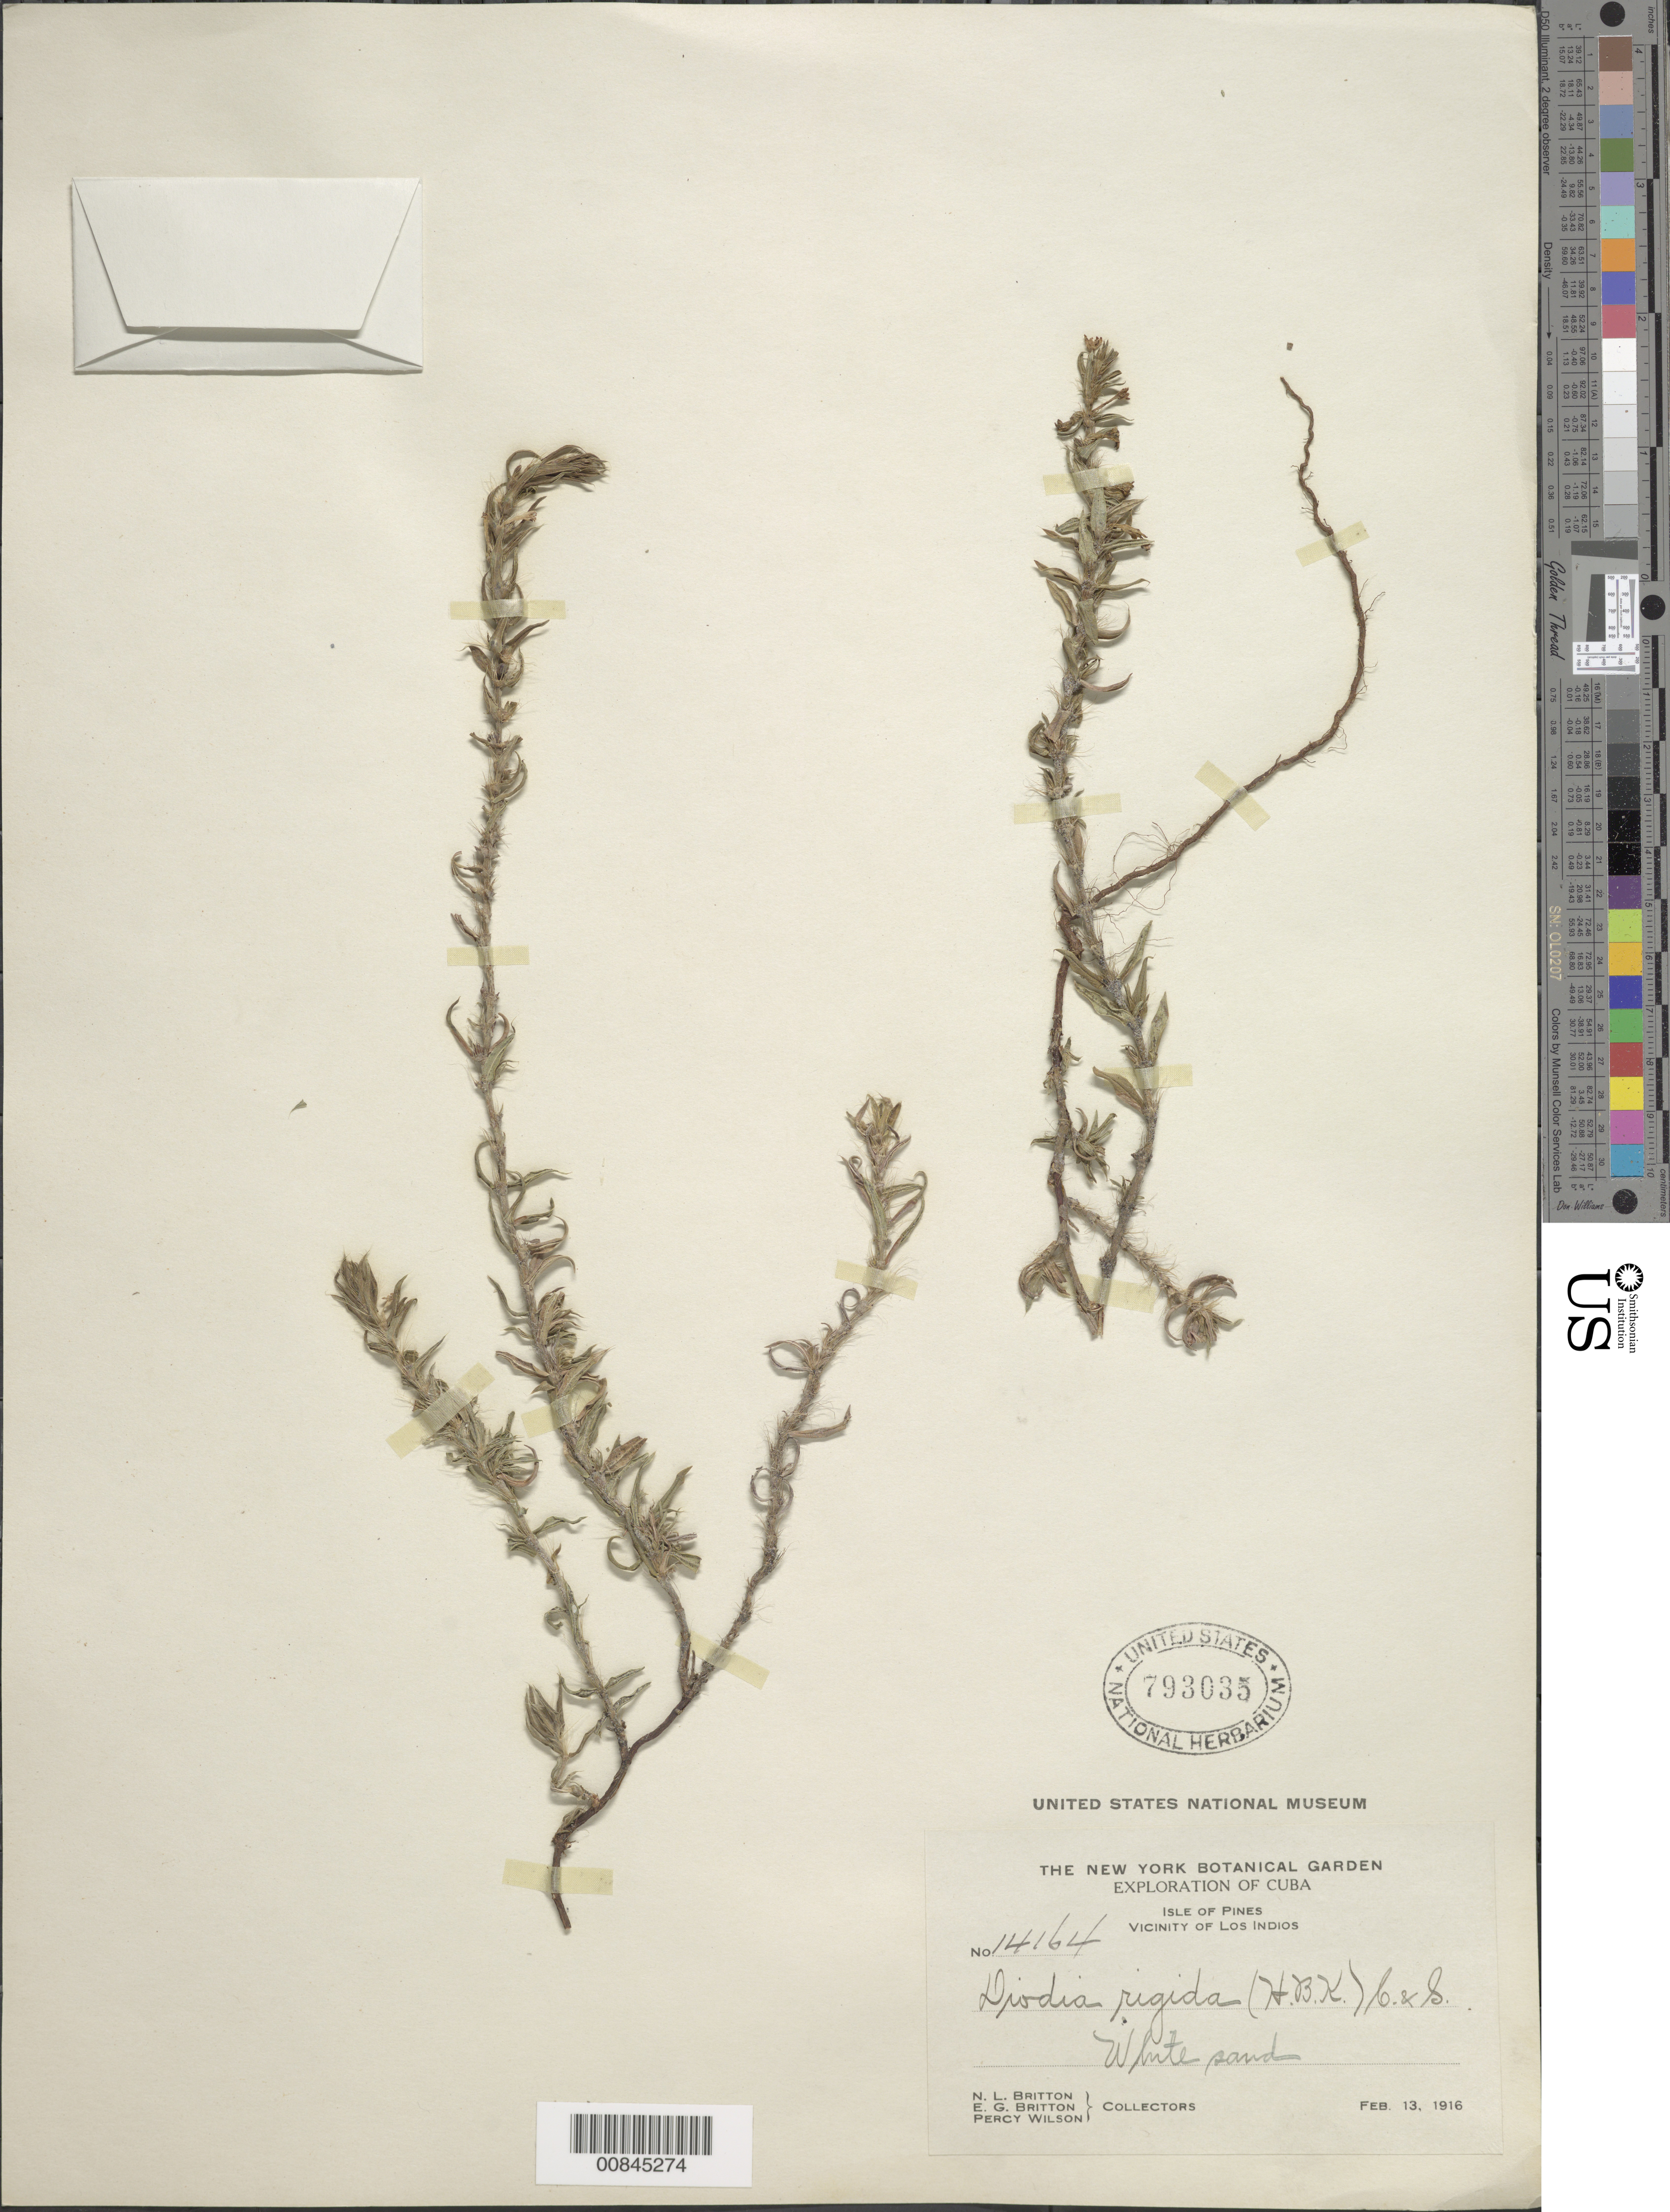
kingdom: Plantae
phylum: Tracheophyta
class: Magnoliopsida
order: Gentianales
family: Rubiaceae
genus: Diodella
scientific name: Diodella apiculata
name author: (Willd. ex Roem. & Schult.) Bacigalupo & E.L. Cabral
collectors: N. Britton, E. G. Britton & P. Wilson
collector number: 14164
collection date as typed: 13 Feb 1916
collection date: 1916-02-13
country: Cuba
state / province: Isla de La Juventud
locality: Vicinity of Los Indios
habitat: White sand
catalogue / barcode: US 793035